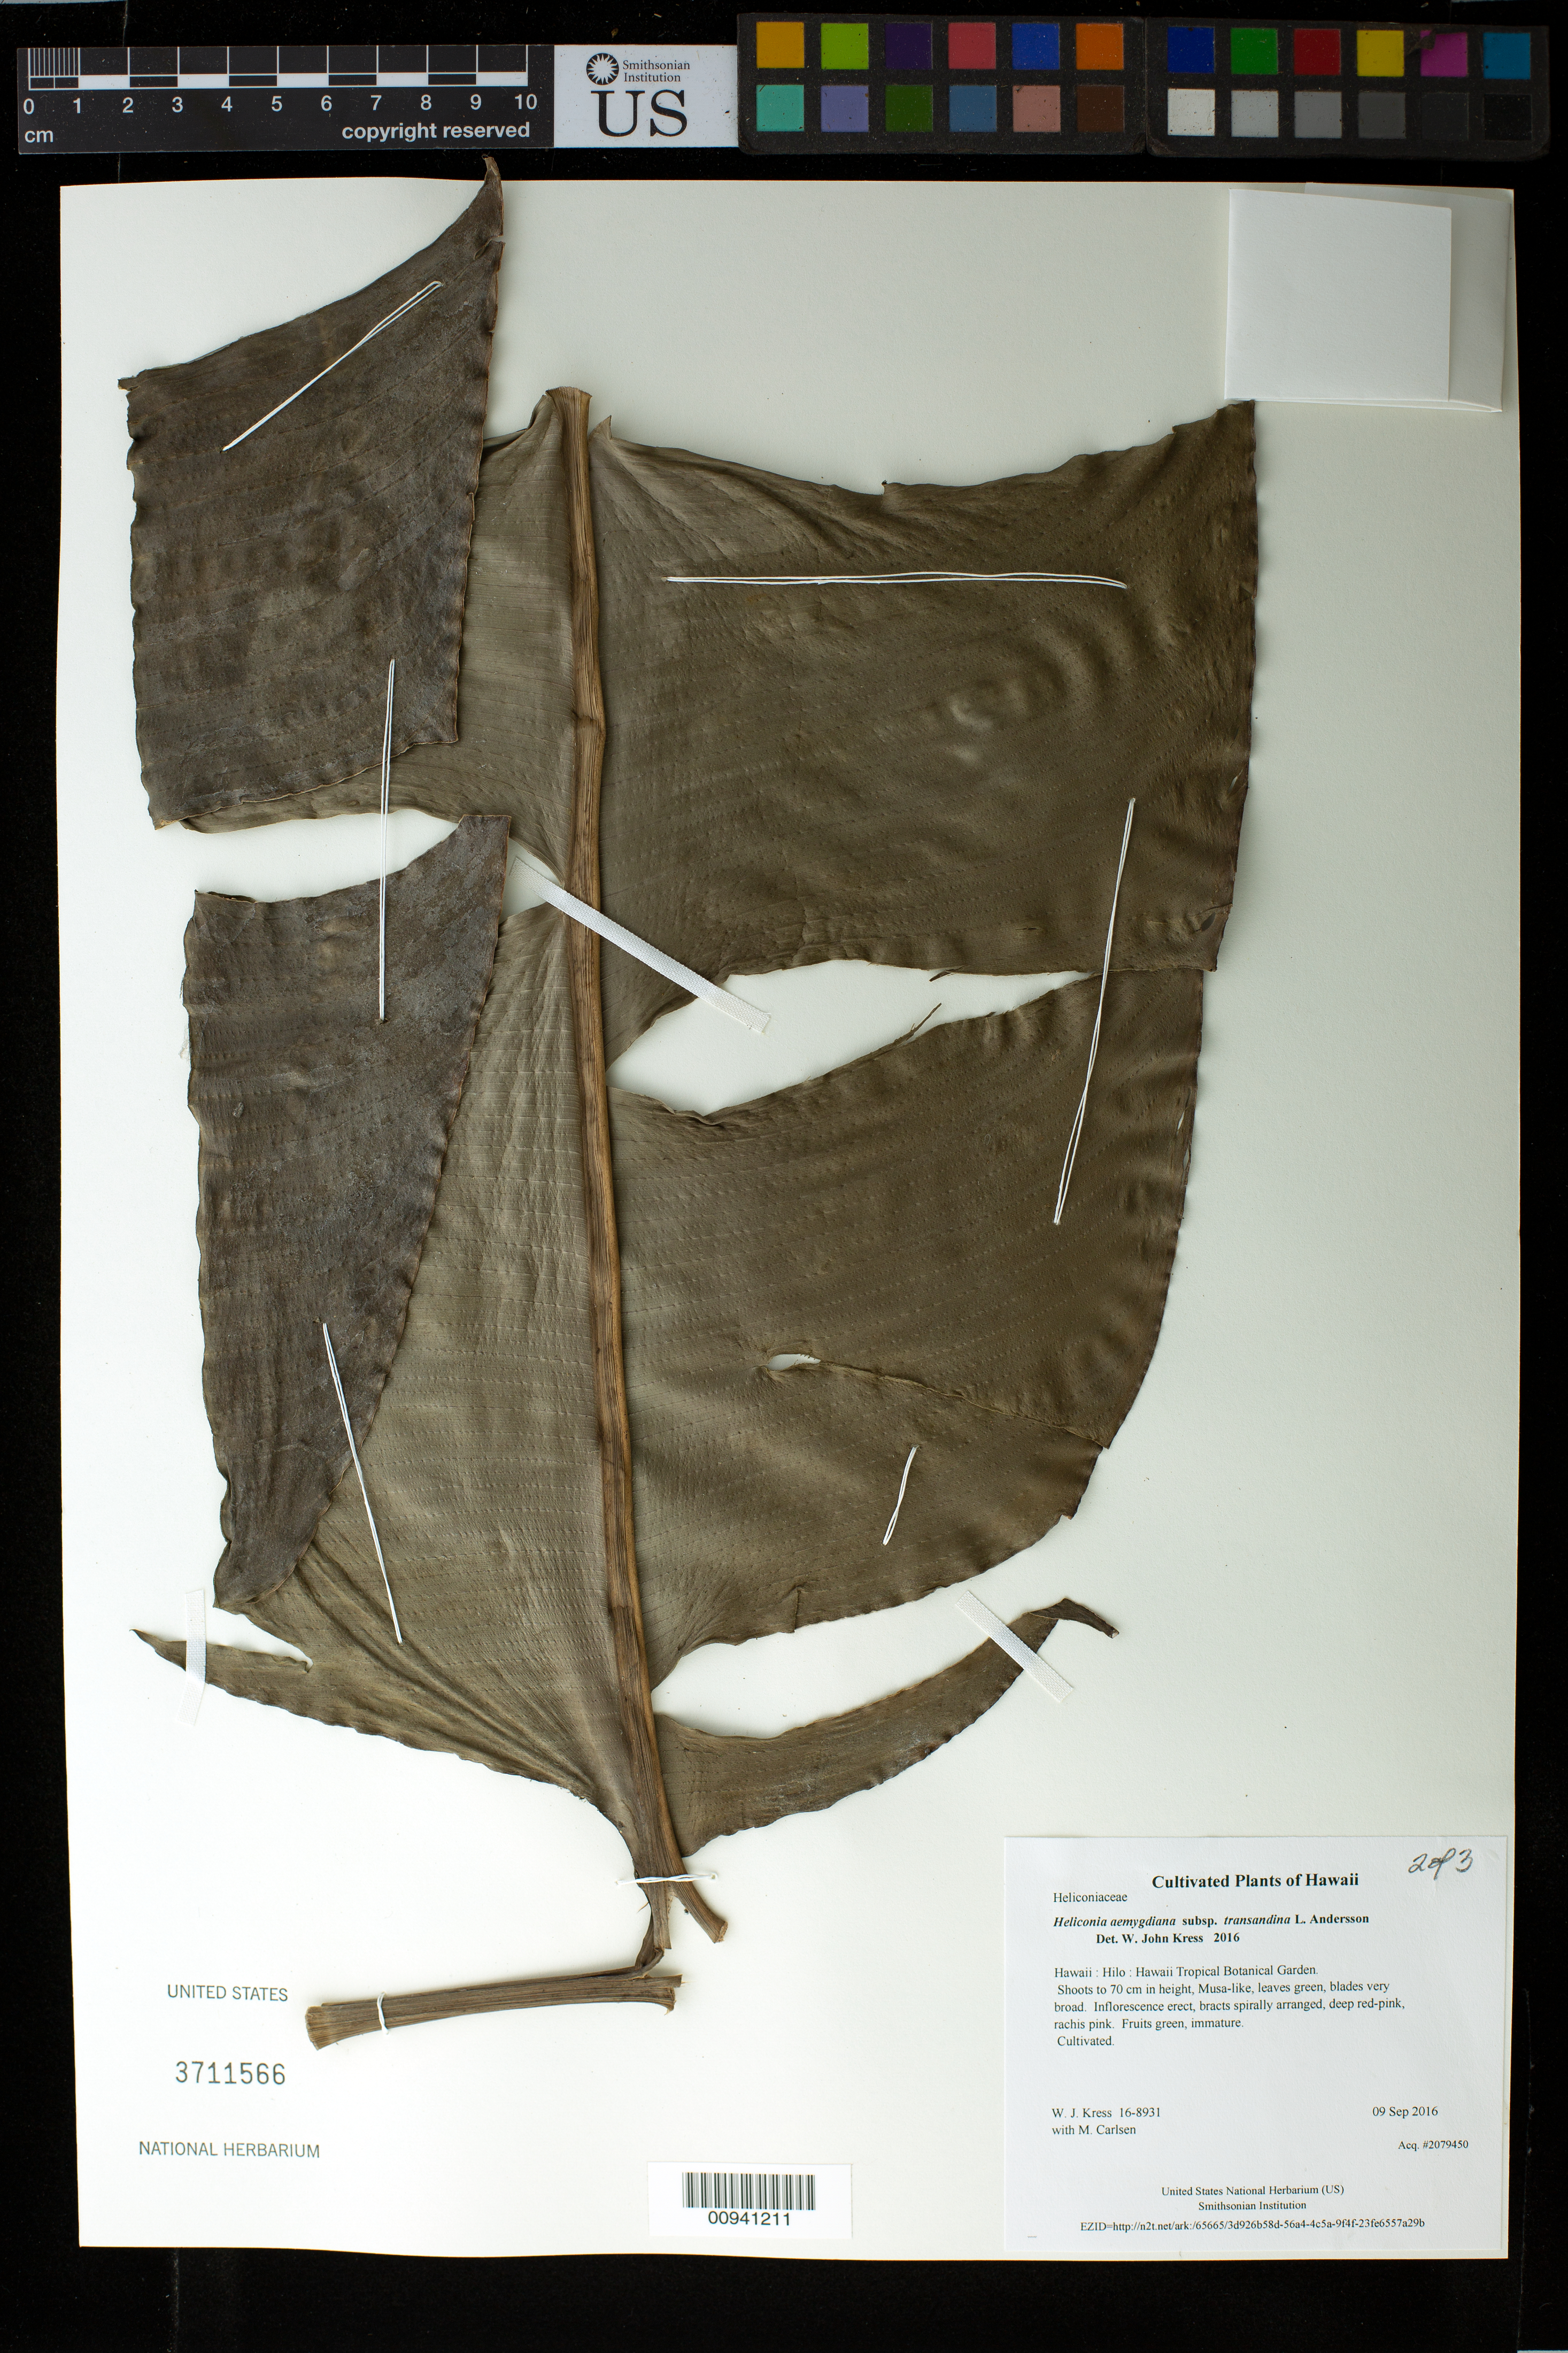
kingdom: Plantae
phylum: Tracheophyta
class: Liliopsida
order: Zingiberales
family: Heliconiaceae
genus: Heliconia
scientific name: Heliconia aemygdiana subsp. transandina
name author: L. Andersson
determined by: Kress, W. J., (US), Smithsonian Institution - National Museum of Natural History (UNITED STATES)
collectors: W. J. Kress & M. M. Carlsen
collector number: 16-8931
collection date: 2016-09-09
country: United States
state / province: Hawaii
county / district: Hawaii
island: Hawaii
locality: Hawaii Tropical Botanical Garden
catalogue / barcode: US 3711566